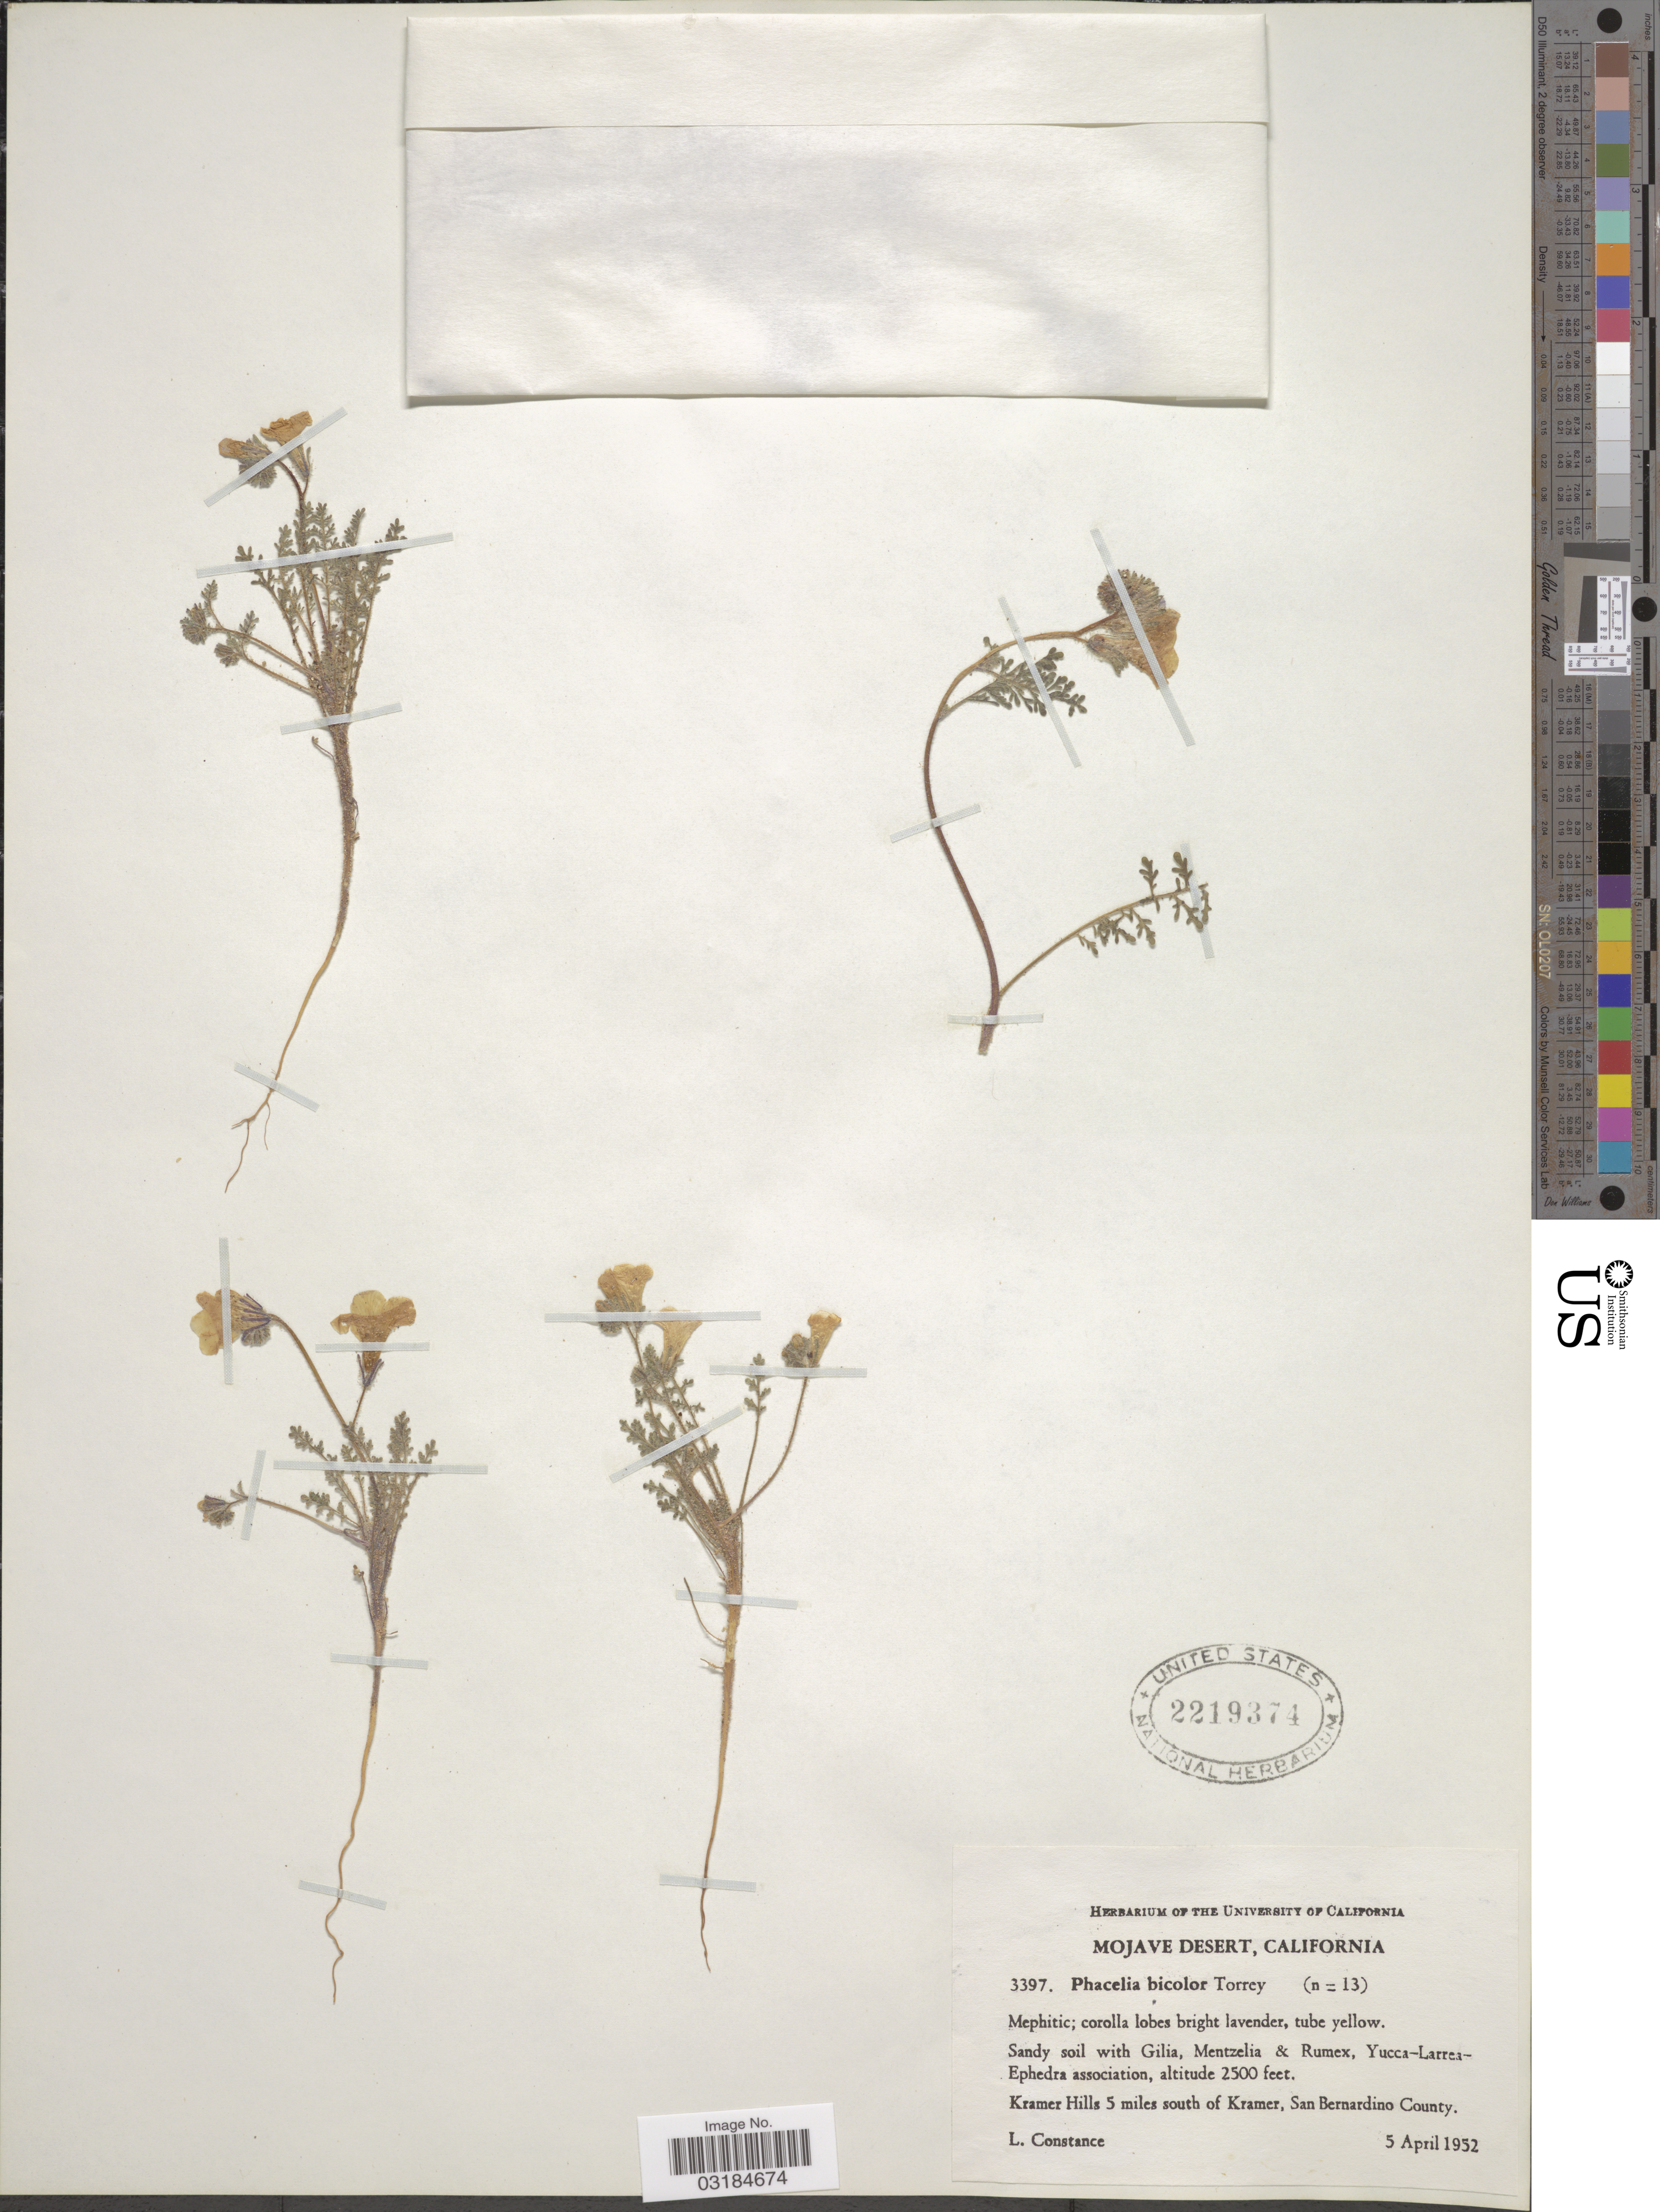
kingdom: Plantae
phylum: Tracheophyta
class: Magnoliopsida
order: Boraginales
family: Hydrophyllaceae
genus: Phacelia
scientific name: Phacelia bicolor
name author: Torr. in C. King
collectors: L. Constance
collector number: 3397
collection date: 1952-04-05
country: United States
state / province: California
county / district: San Bernardino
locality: Mojave Desert, Kramer Hills 5 miles south of Kramer, San Bernardino County.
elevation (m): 762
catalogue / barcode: US 2219374